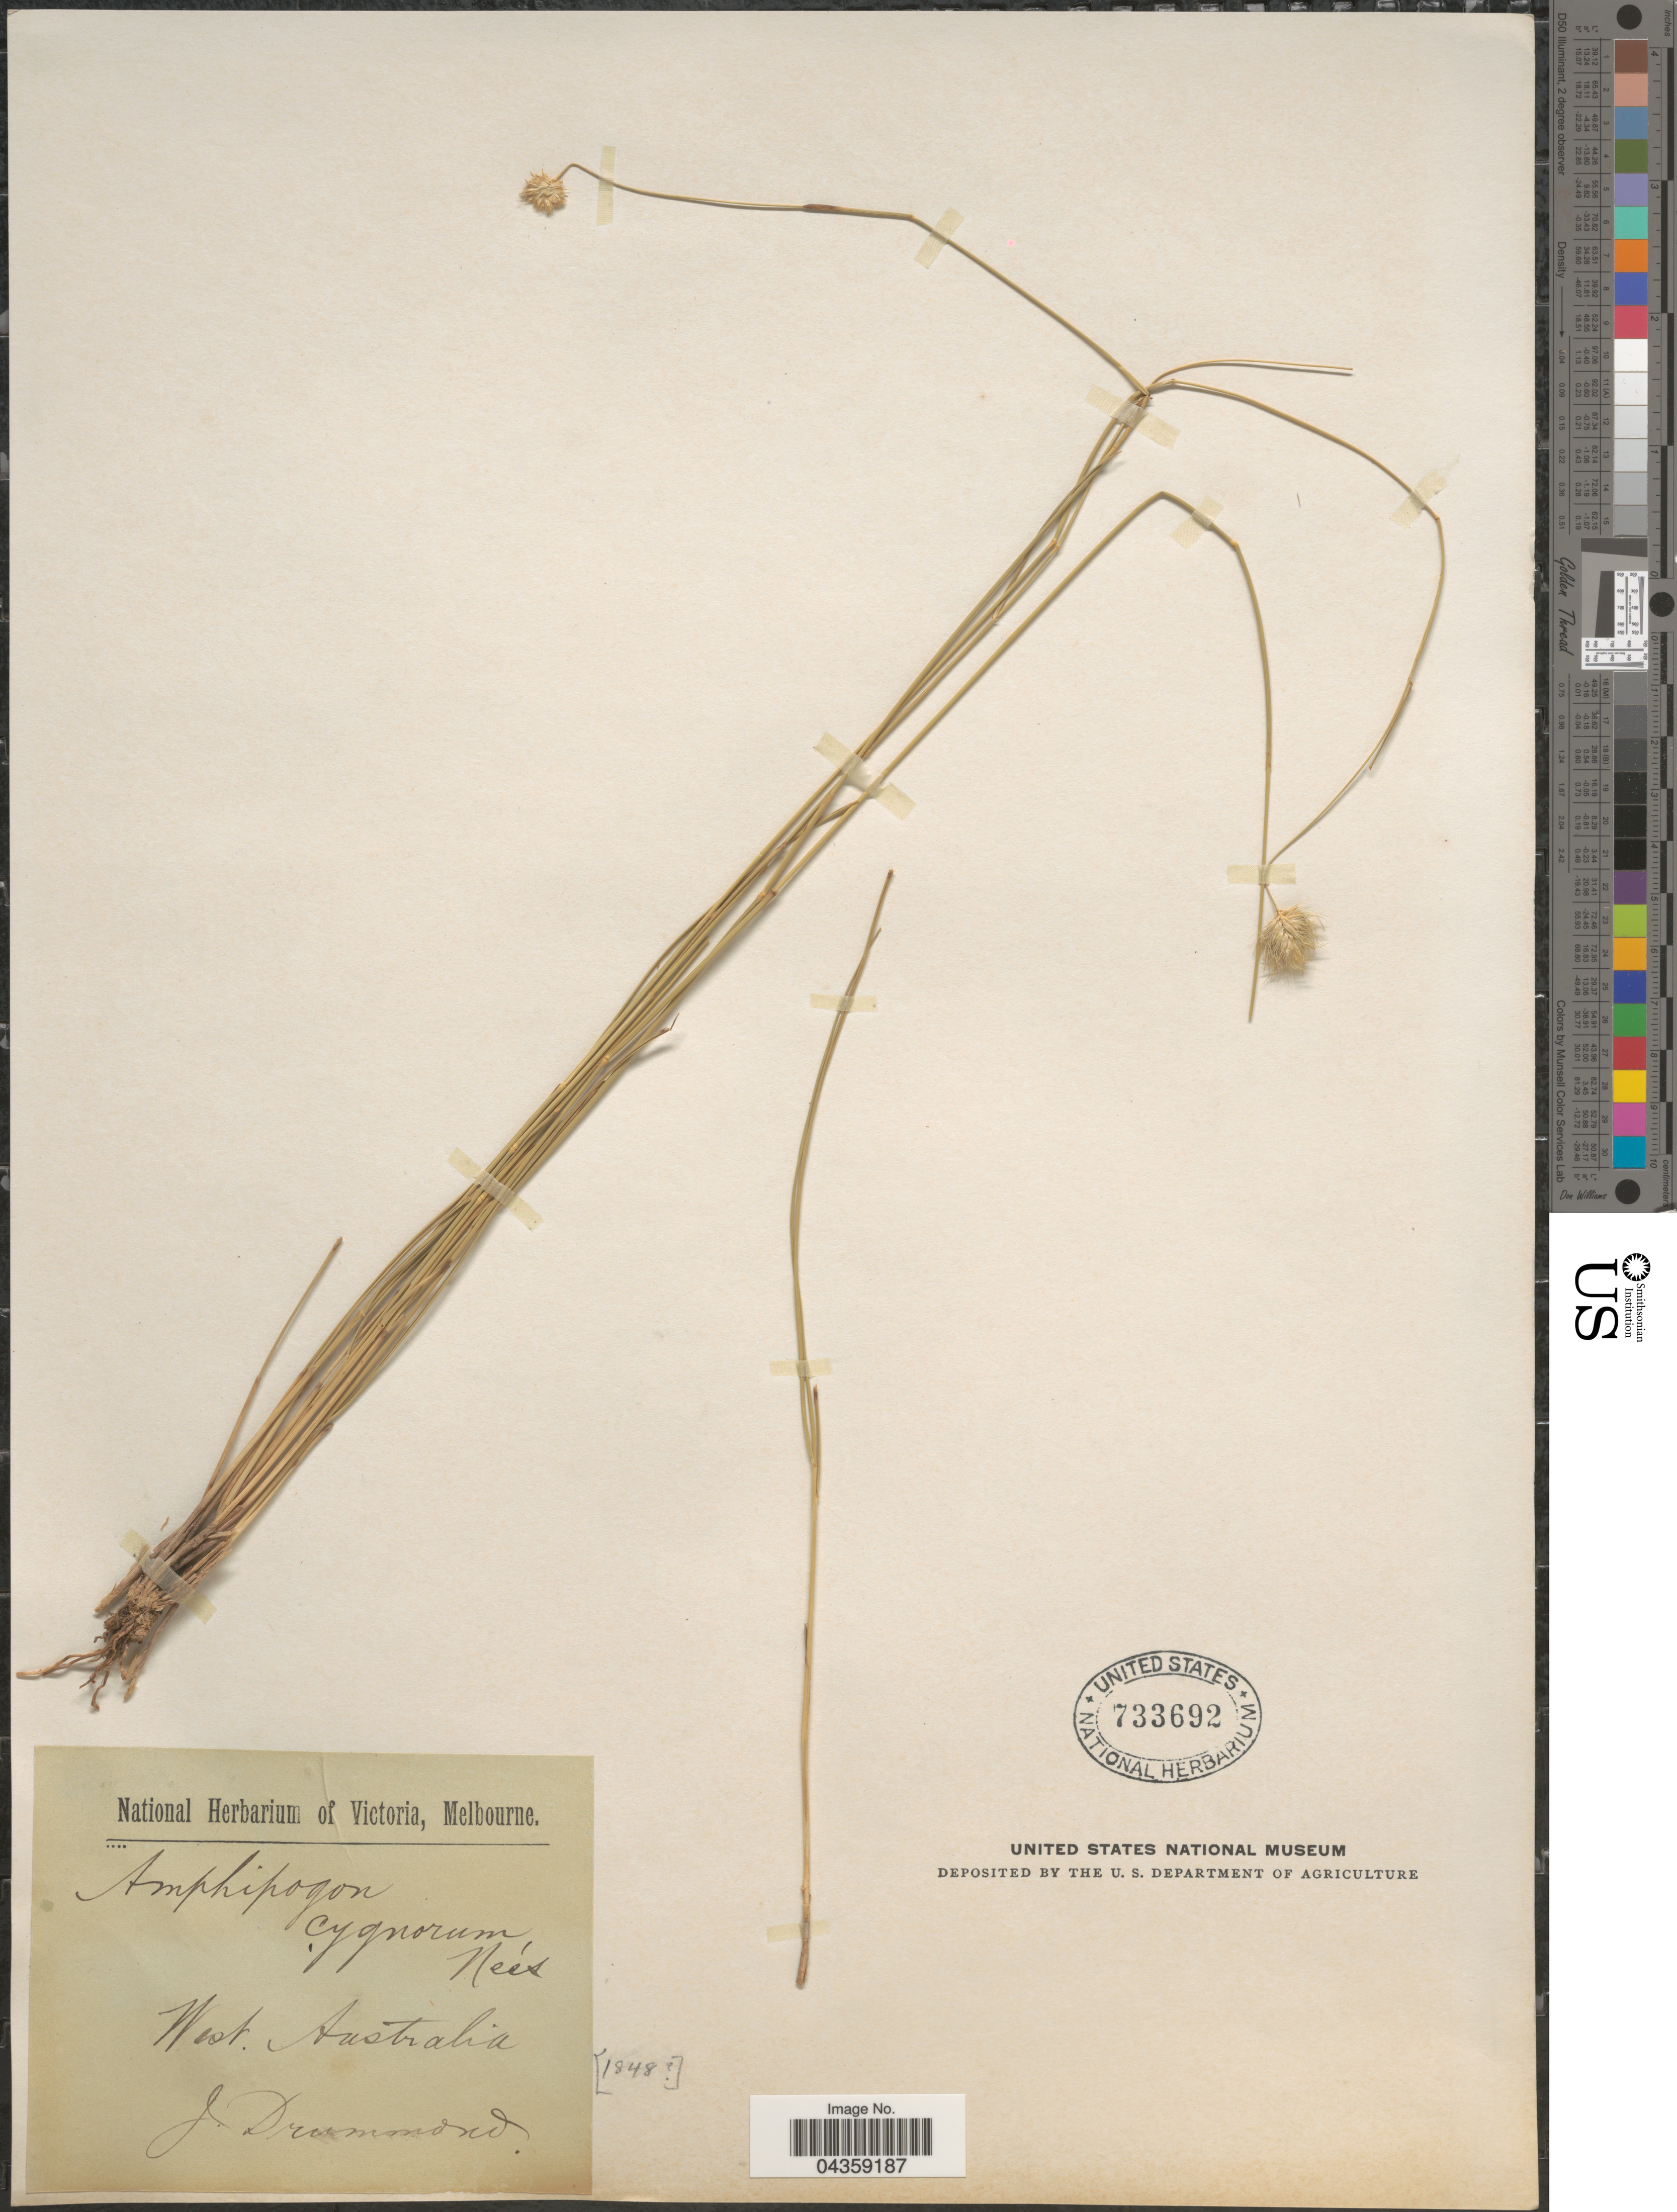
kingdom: Plantae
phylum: Tracheophyta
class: Liliopsida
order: Poales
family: Poaceae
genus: Amphipogon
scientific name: Amphipogon laguroides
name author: R. Br.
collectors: J. Drummond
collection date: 1848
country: Australia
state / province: Western Australia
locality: West. Australia.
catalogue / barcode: US 733692